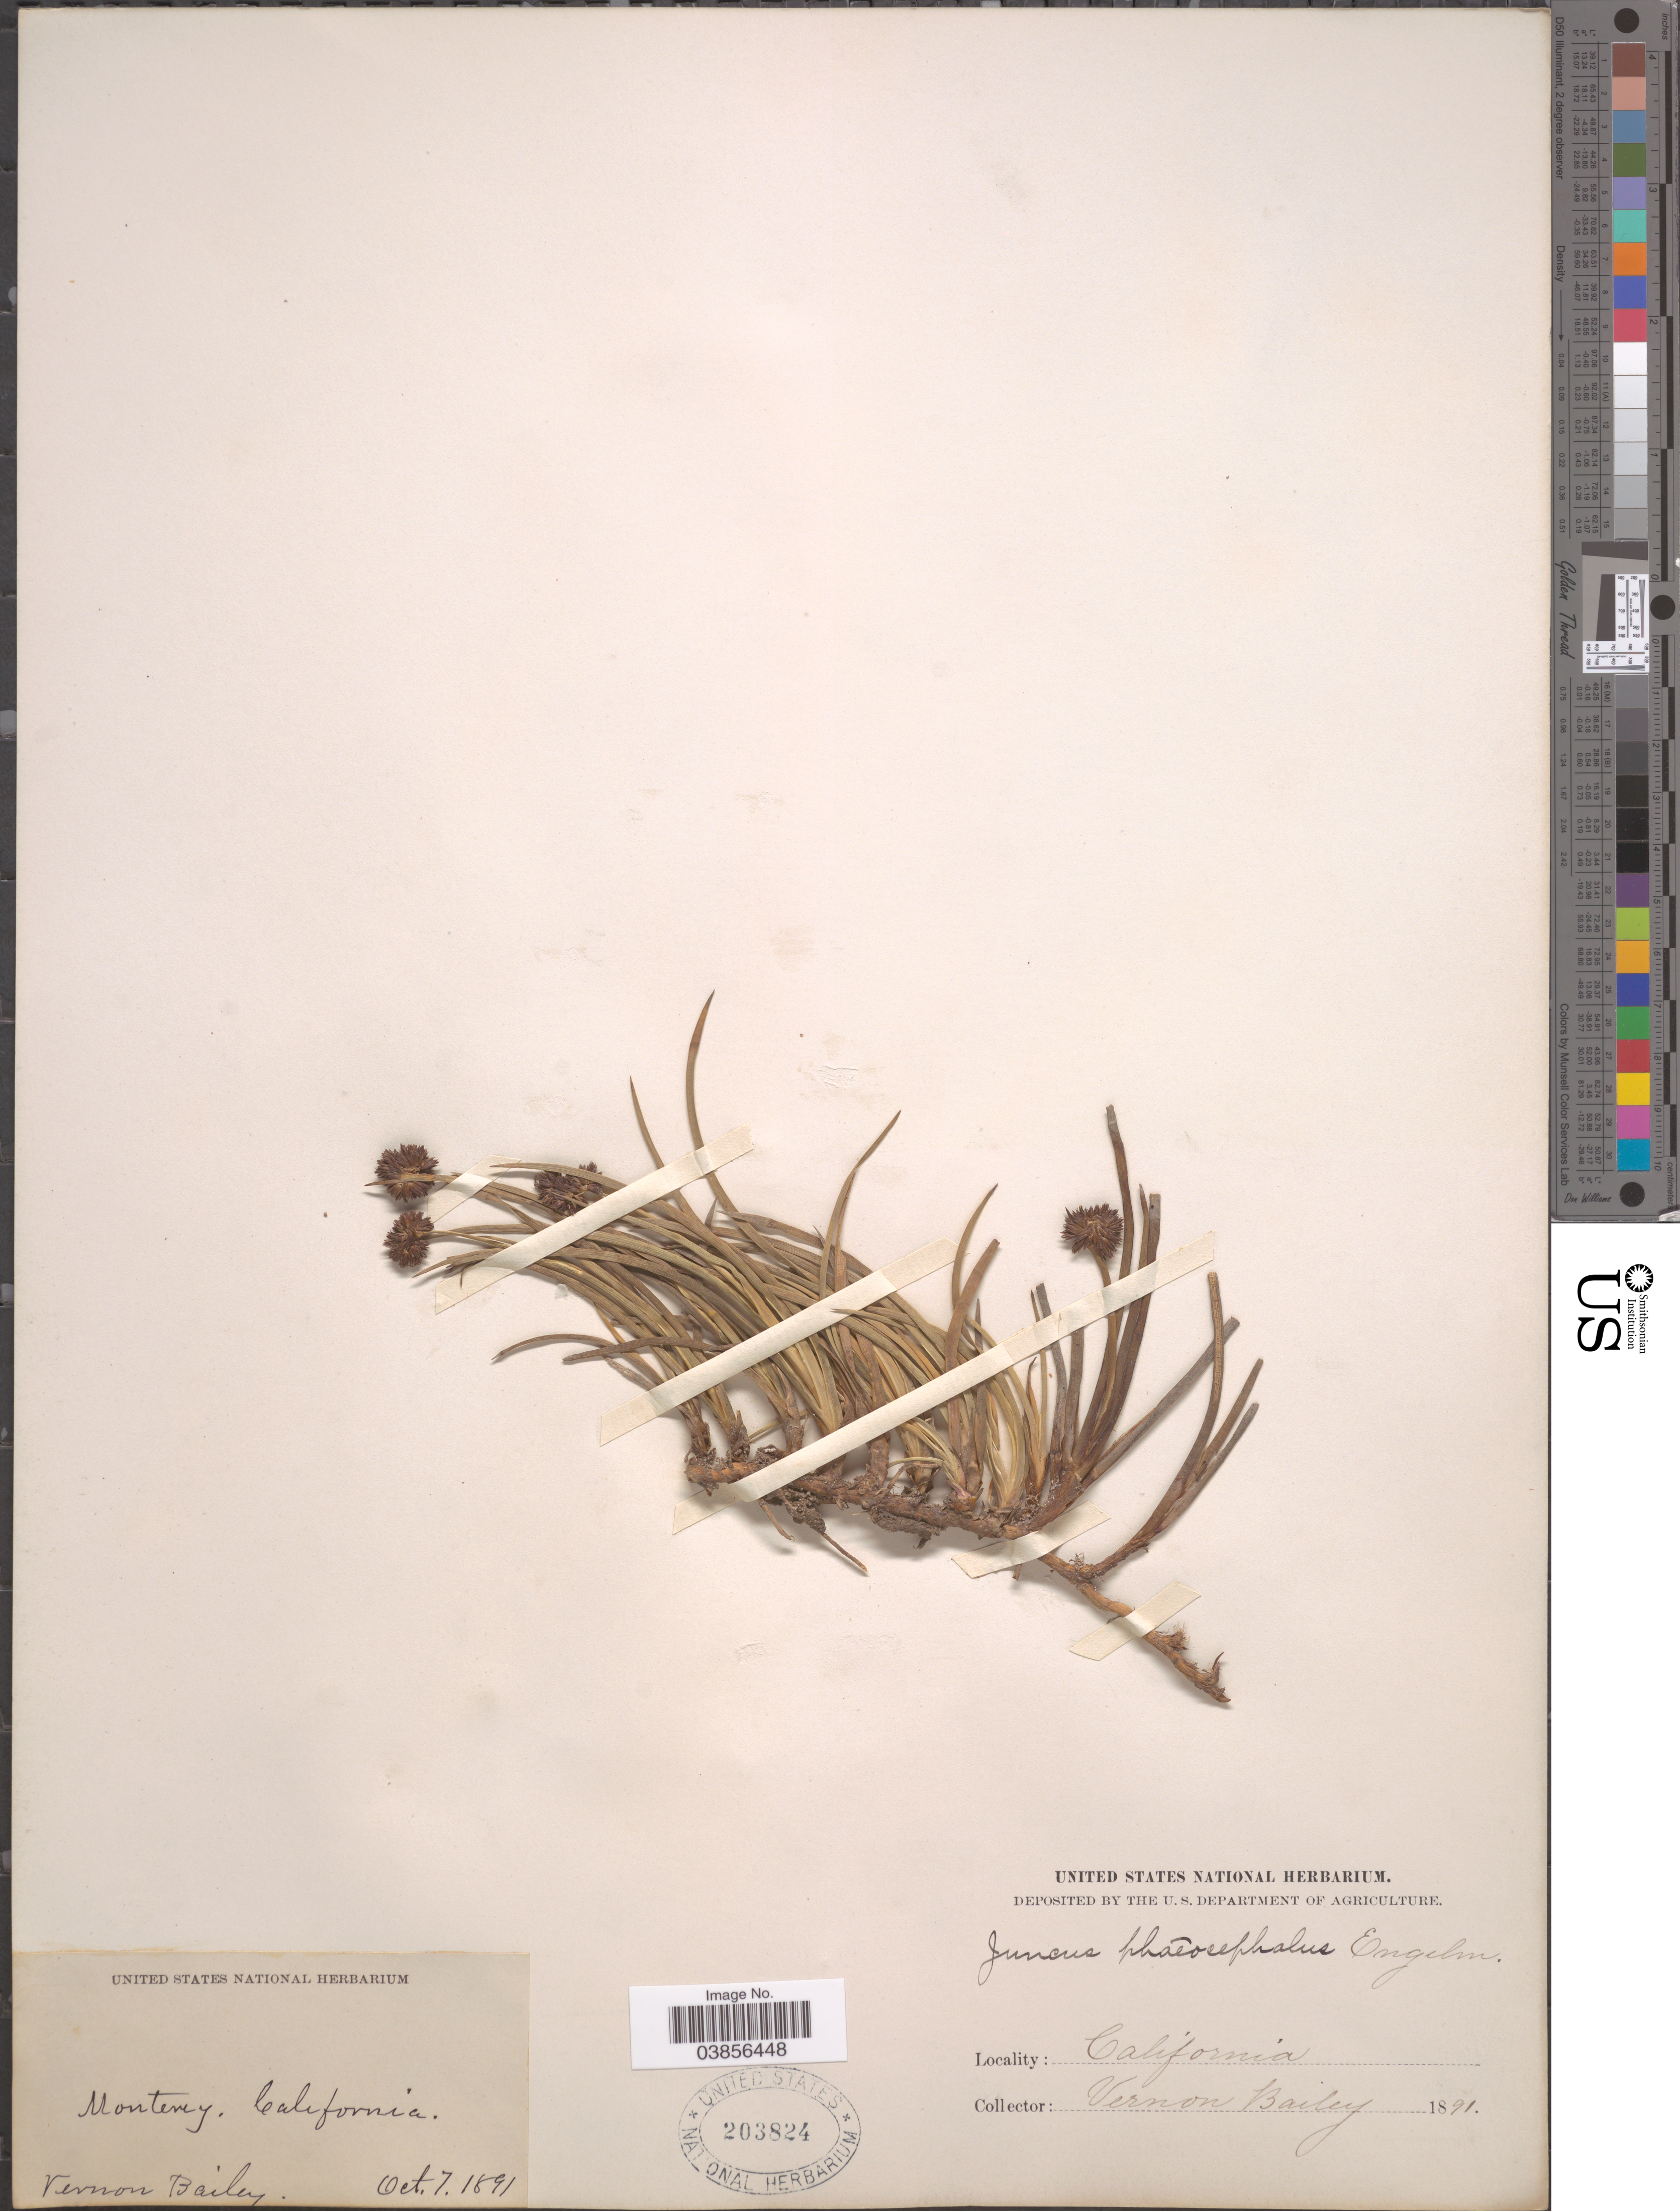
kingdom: Plantae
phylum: Tracheophyta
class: Liliopsida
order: Poales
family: Juncaceae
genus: Juncus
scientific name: Juncus phaeocephalus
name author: Engelm.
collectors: V. O. Bailey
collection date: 1891-10-07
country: United States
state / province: California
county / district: Monterey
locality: Monterey.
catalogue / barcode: US 203824